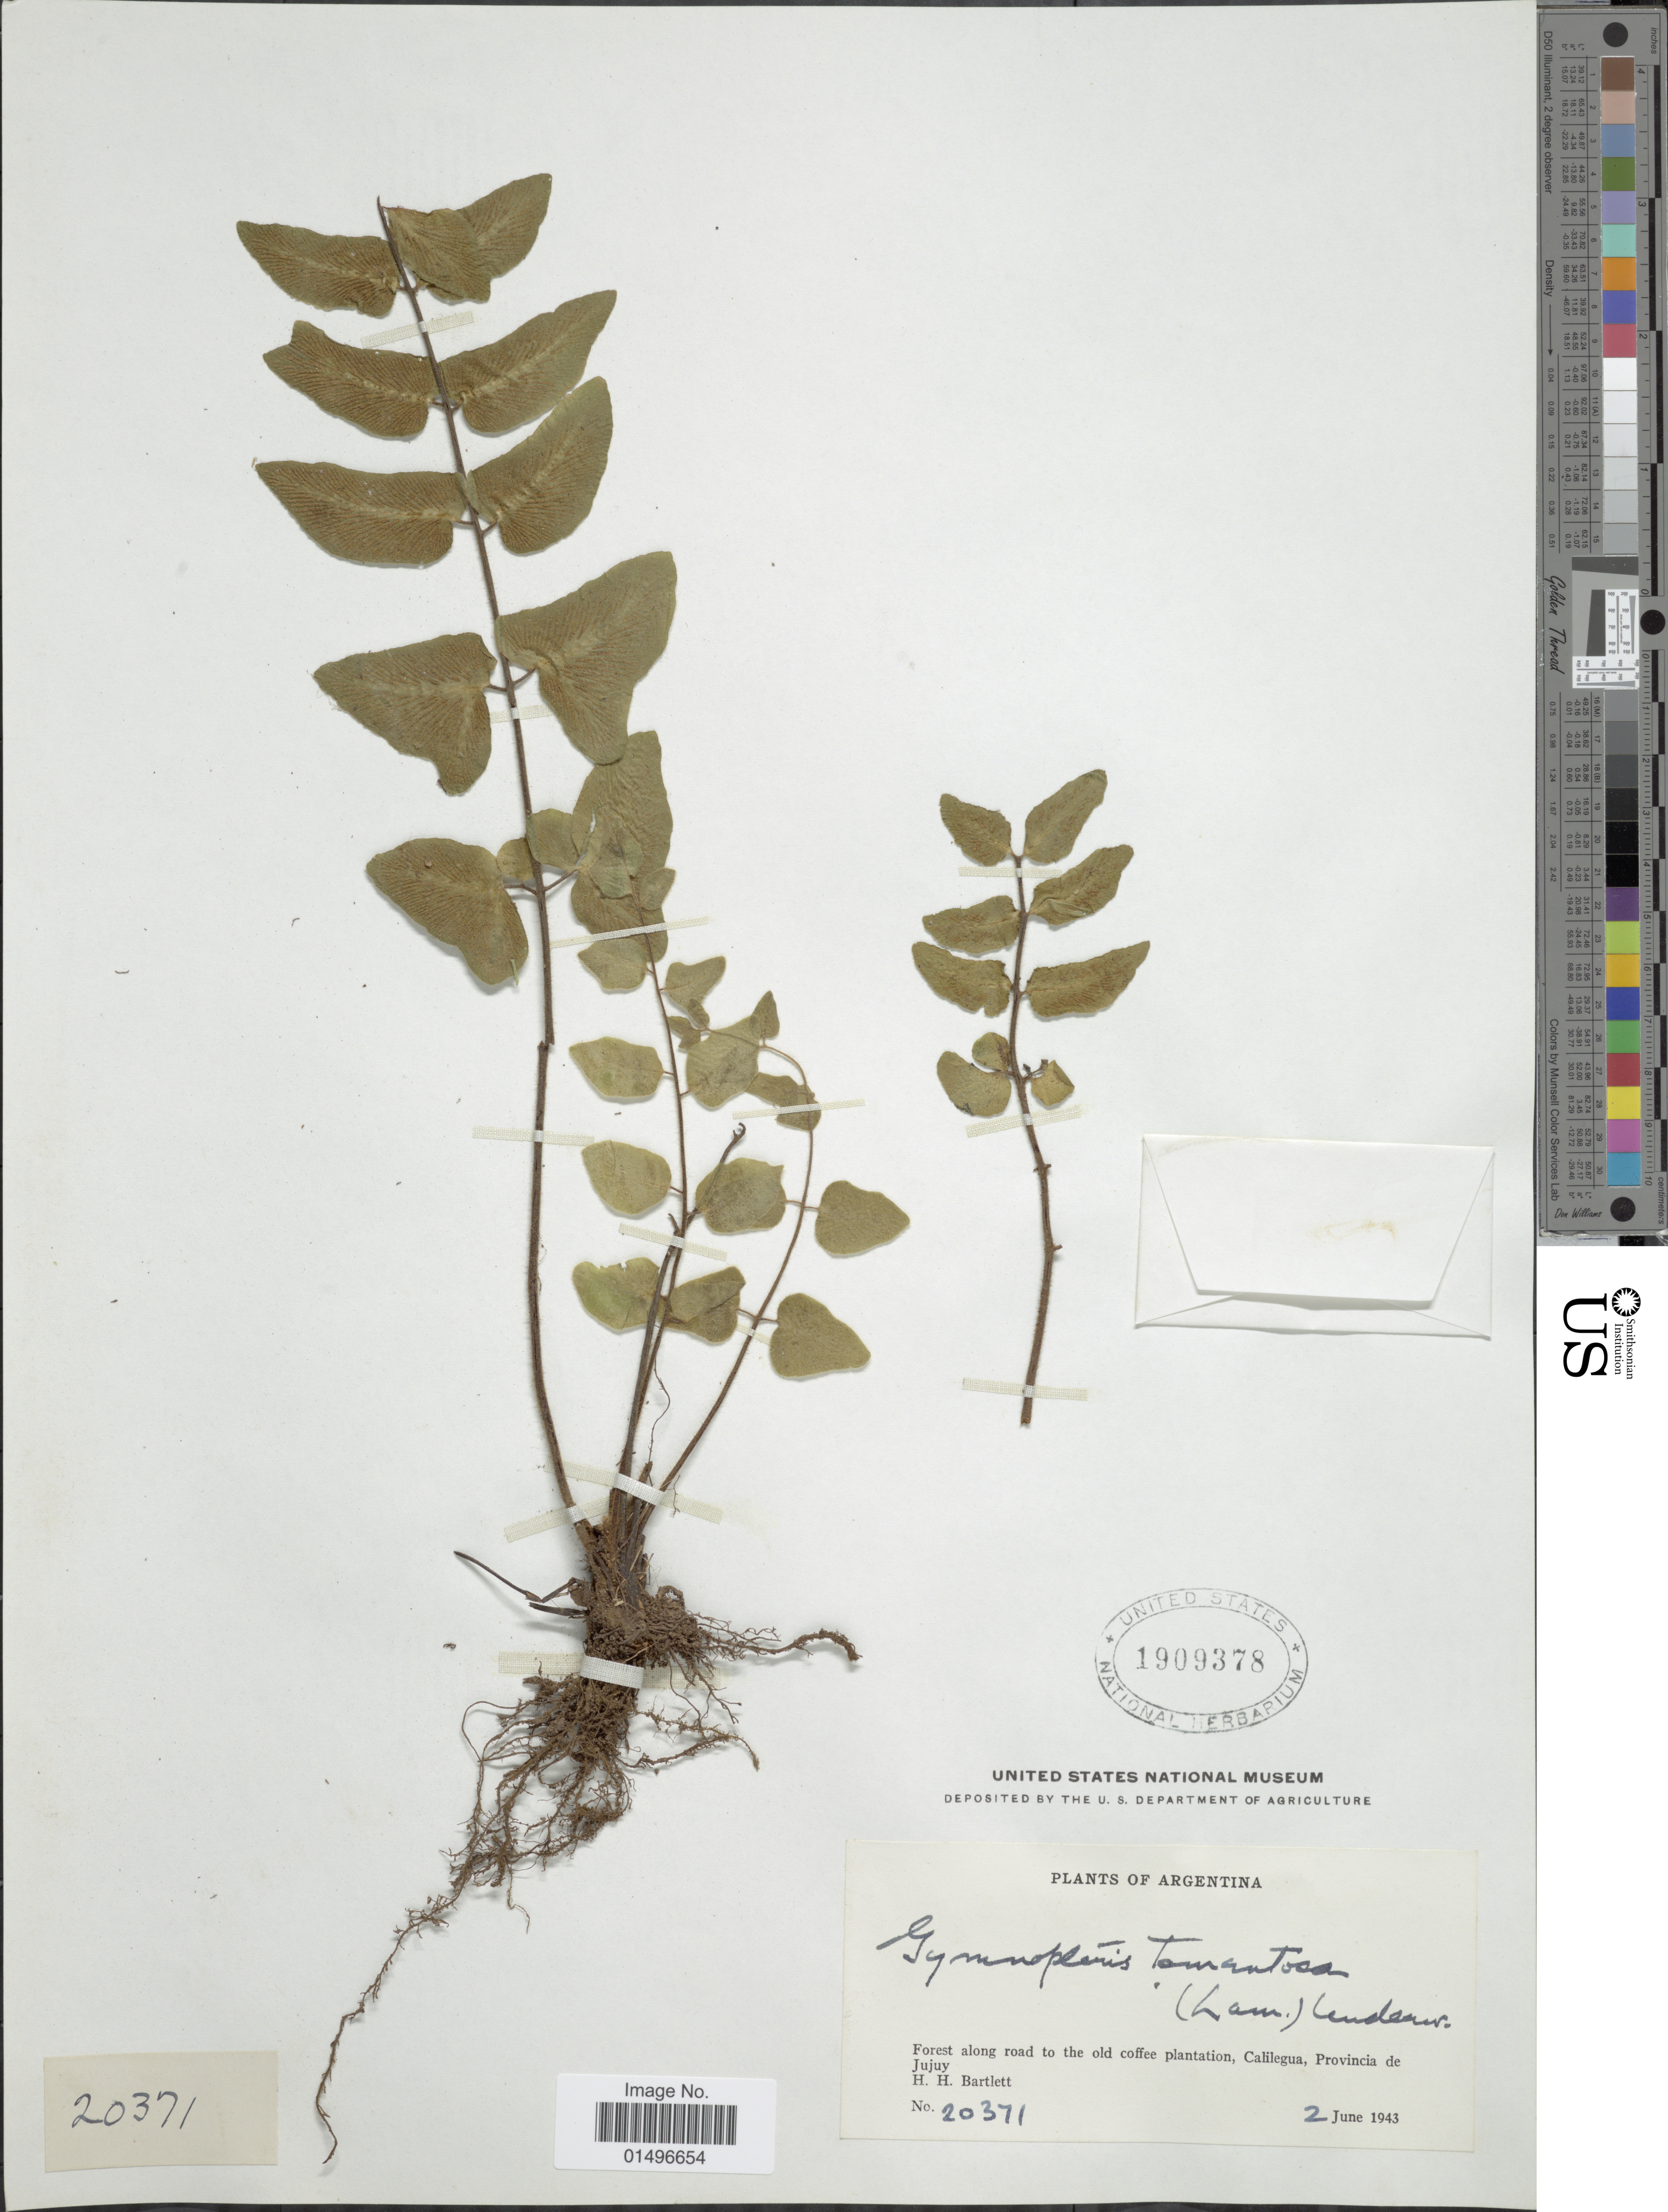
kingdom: Plantae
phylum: Tracheophyta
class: Polypodiopsida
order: Polypodiales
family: Pteridaceae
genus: Hemionitis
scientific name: Hemionitis tomentosa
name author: (Lam.) Raddi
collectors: H. H. Bartlett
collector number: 20371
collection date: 1943-06-02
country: Argentina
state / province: Jujuy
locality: Argentina, forest along road to the old plantation, Calilegua.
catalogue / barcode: US 1909378